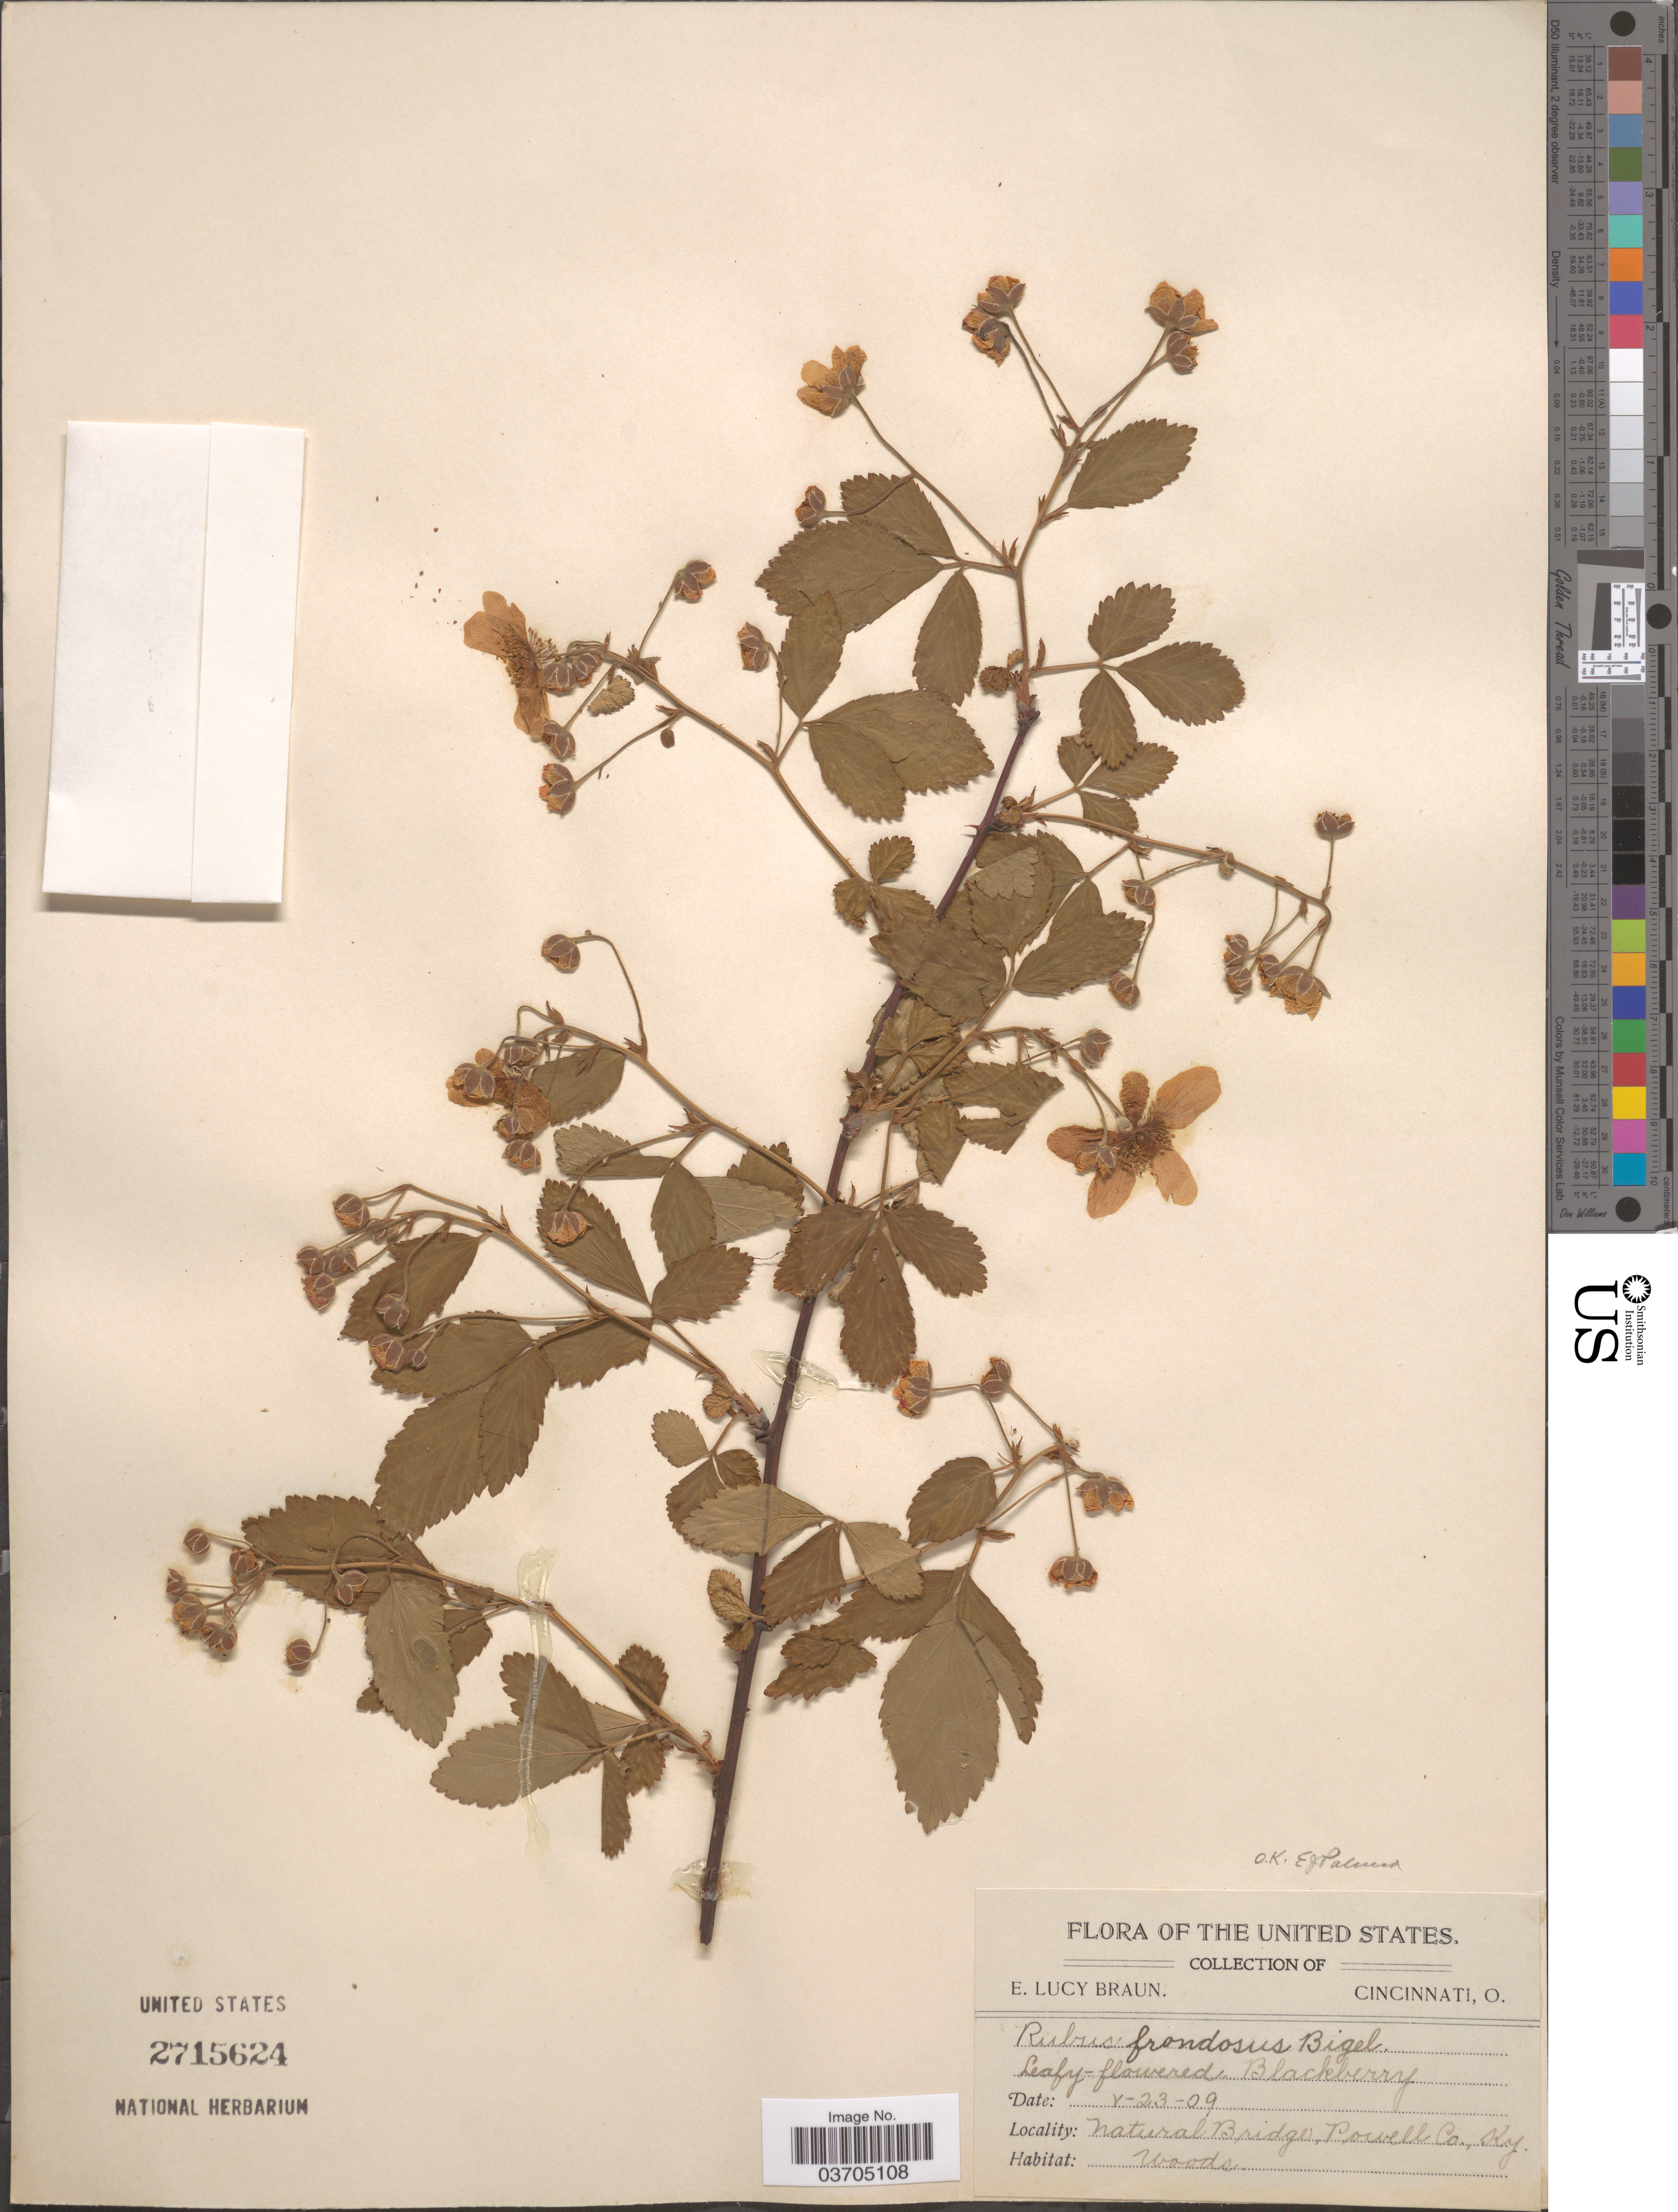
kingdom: Plantae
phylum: Tracheophyta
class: Magnoliopsida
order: Rosales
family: Rosaceae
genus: Rubus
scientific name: Rubus frondosus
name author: Bigelow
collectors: E. L. Braun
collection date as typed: Transcribed d/m/y: 23/5/9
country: United States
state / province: Kentucky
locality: Natural Bridge, Powell Co.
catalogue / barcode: US 2715624